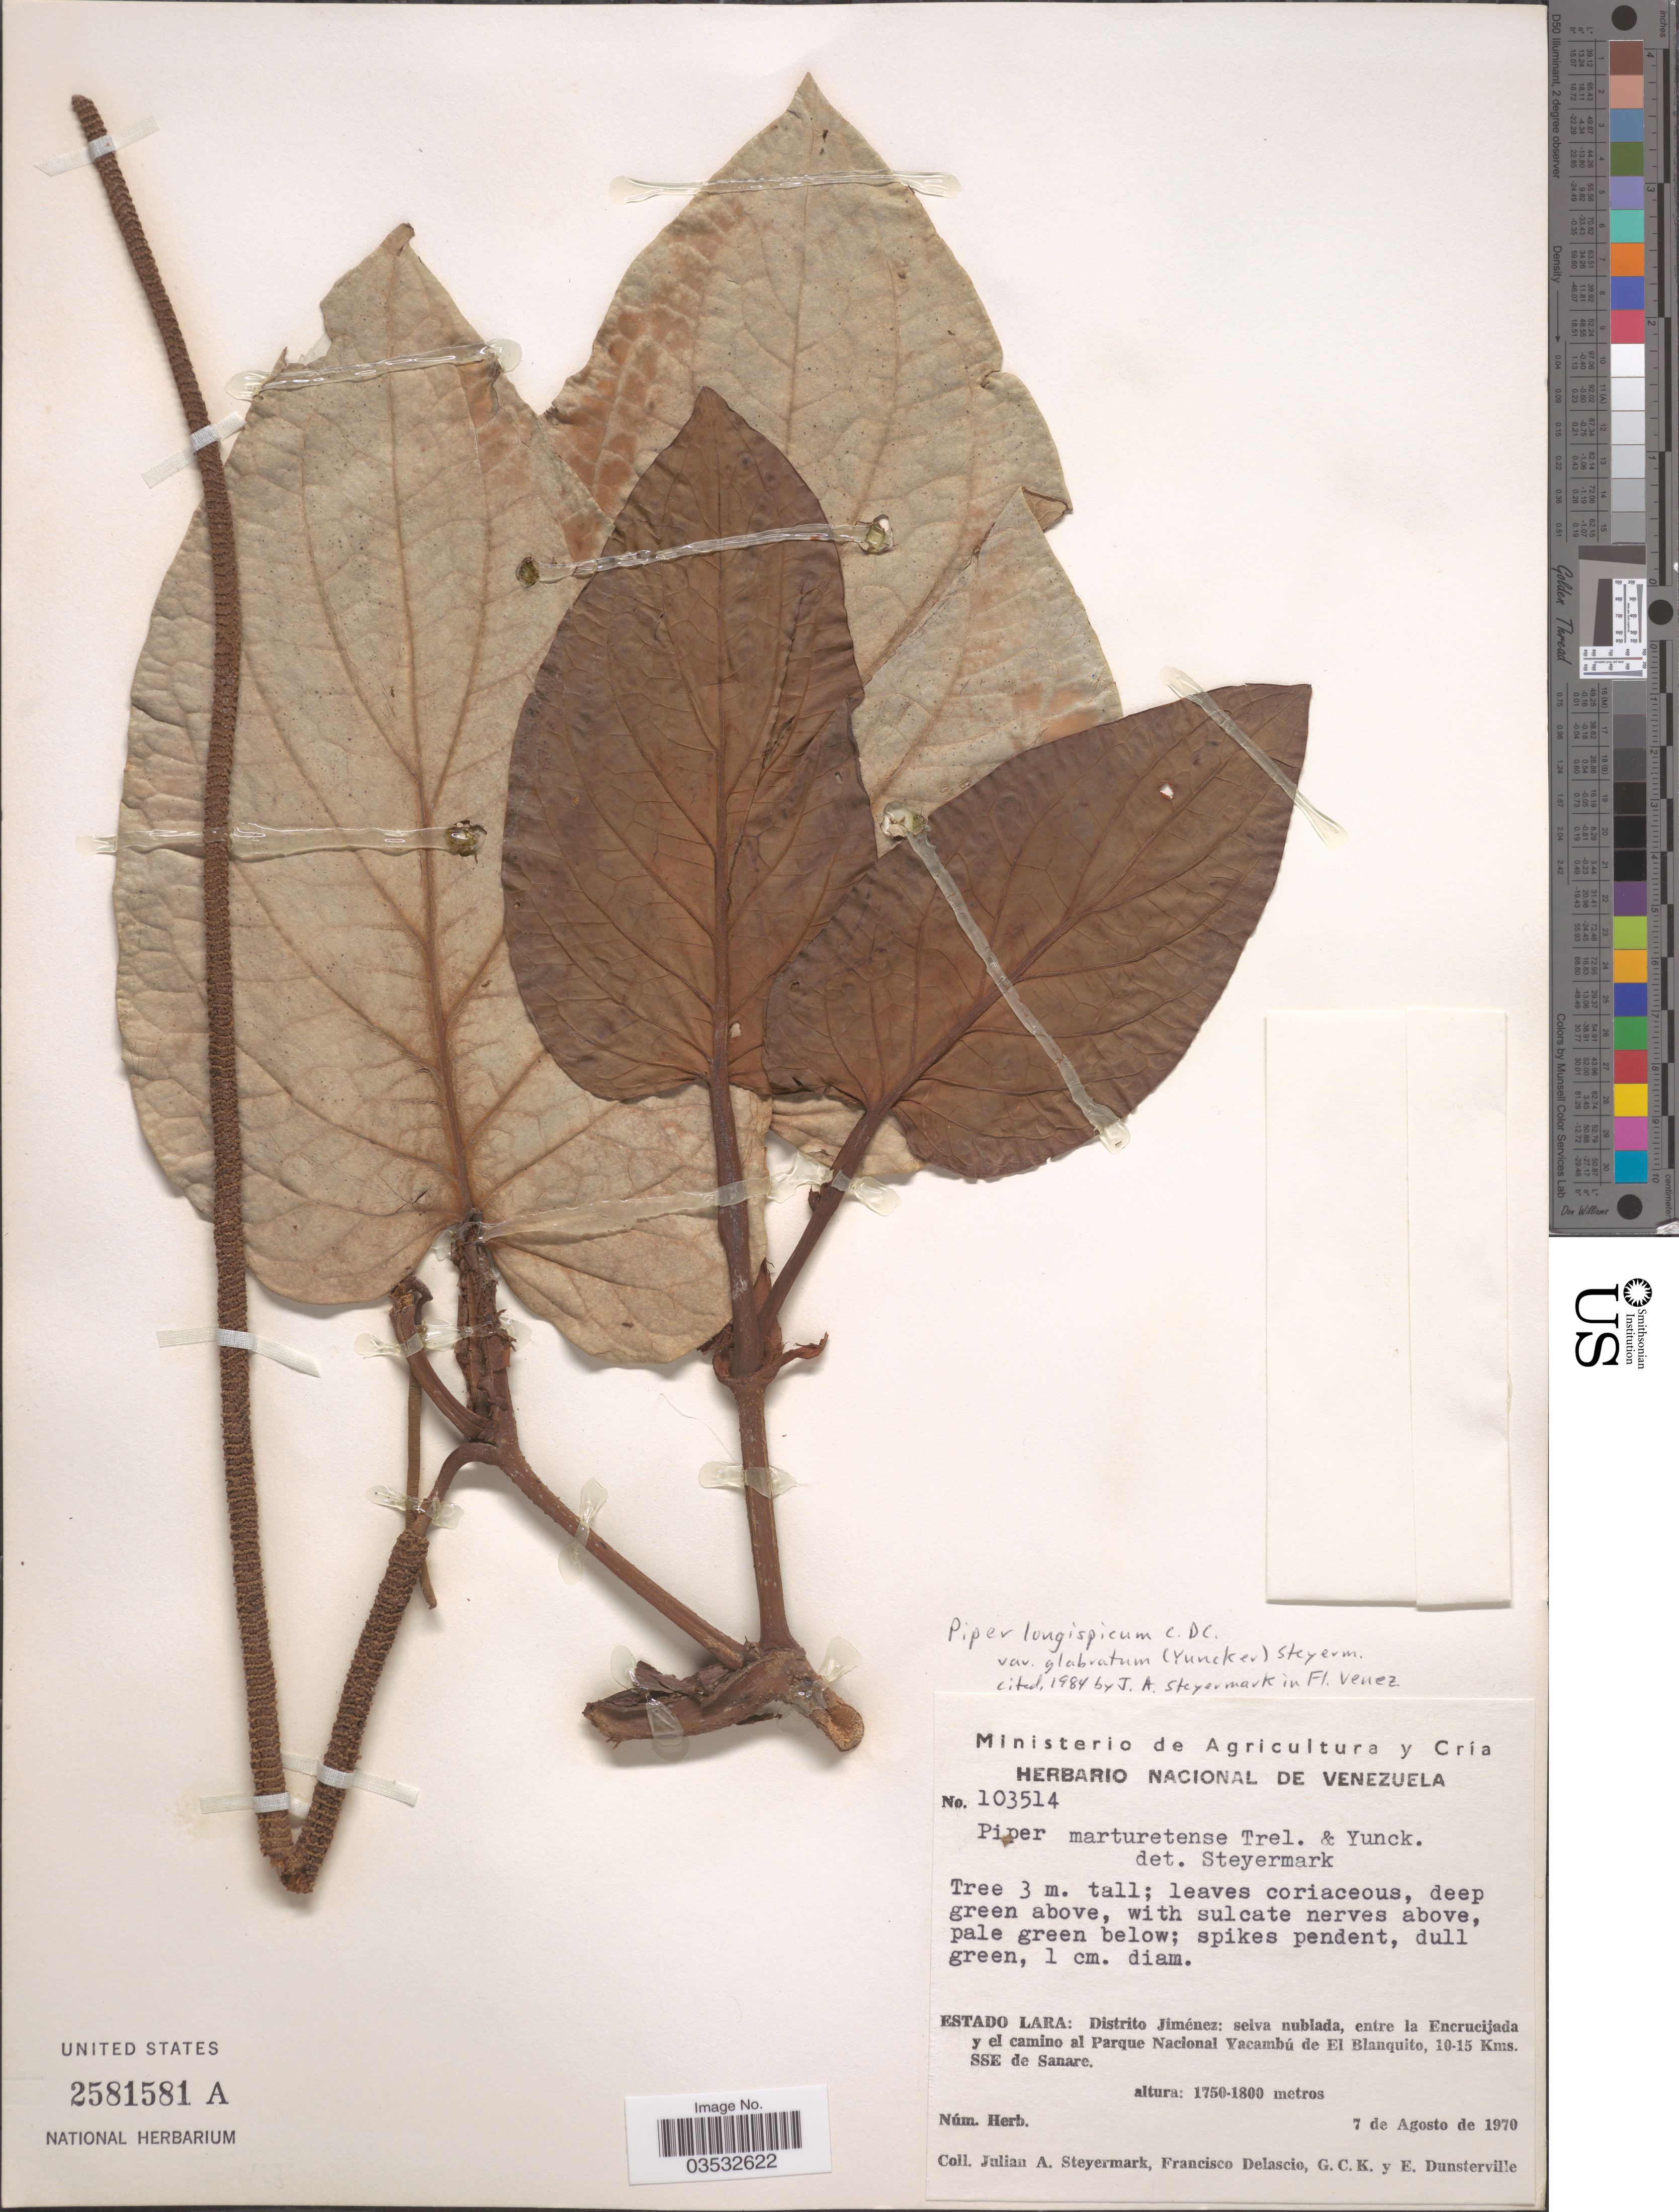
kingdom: Plantae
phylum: Tracheophyta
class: Magnoliopsida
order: Piperales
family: Piperaceae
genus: Piper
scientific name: Piper longispicum var. glabratum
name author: (Yunck.) Steyerm.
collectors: J. Steyermark, F. Delascio, G. C. K. Dunsterville & E. Dunsterville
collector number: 103514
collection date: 1970-08-07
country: Venezuela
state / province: Lara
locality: Distrito Jiménez: selva nublada, entre la Encrucijada y el camino al Parque Nacional Yacambú de El Blanquito, 10-15 Kms. SSE de Sanare.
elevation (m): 1750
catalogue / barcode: US 2581581A